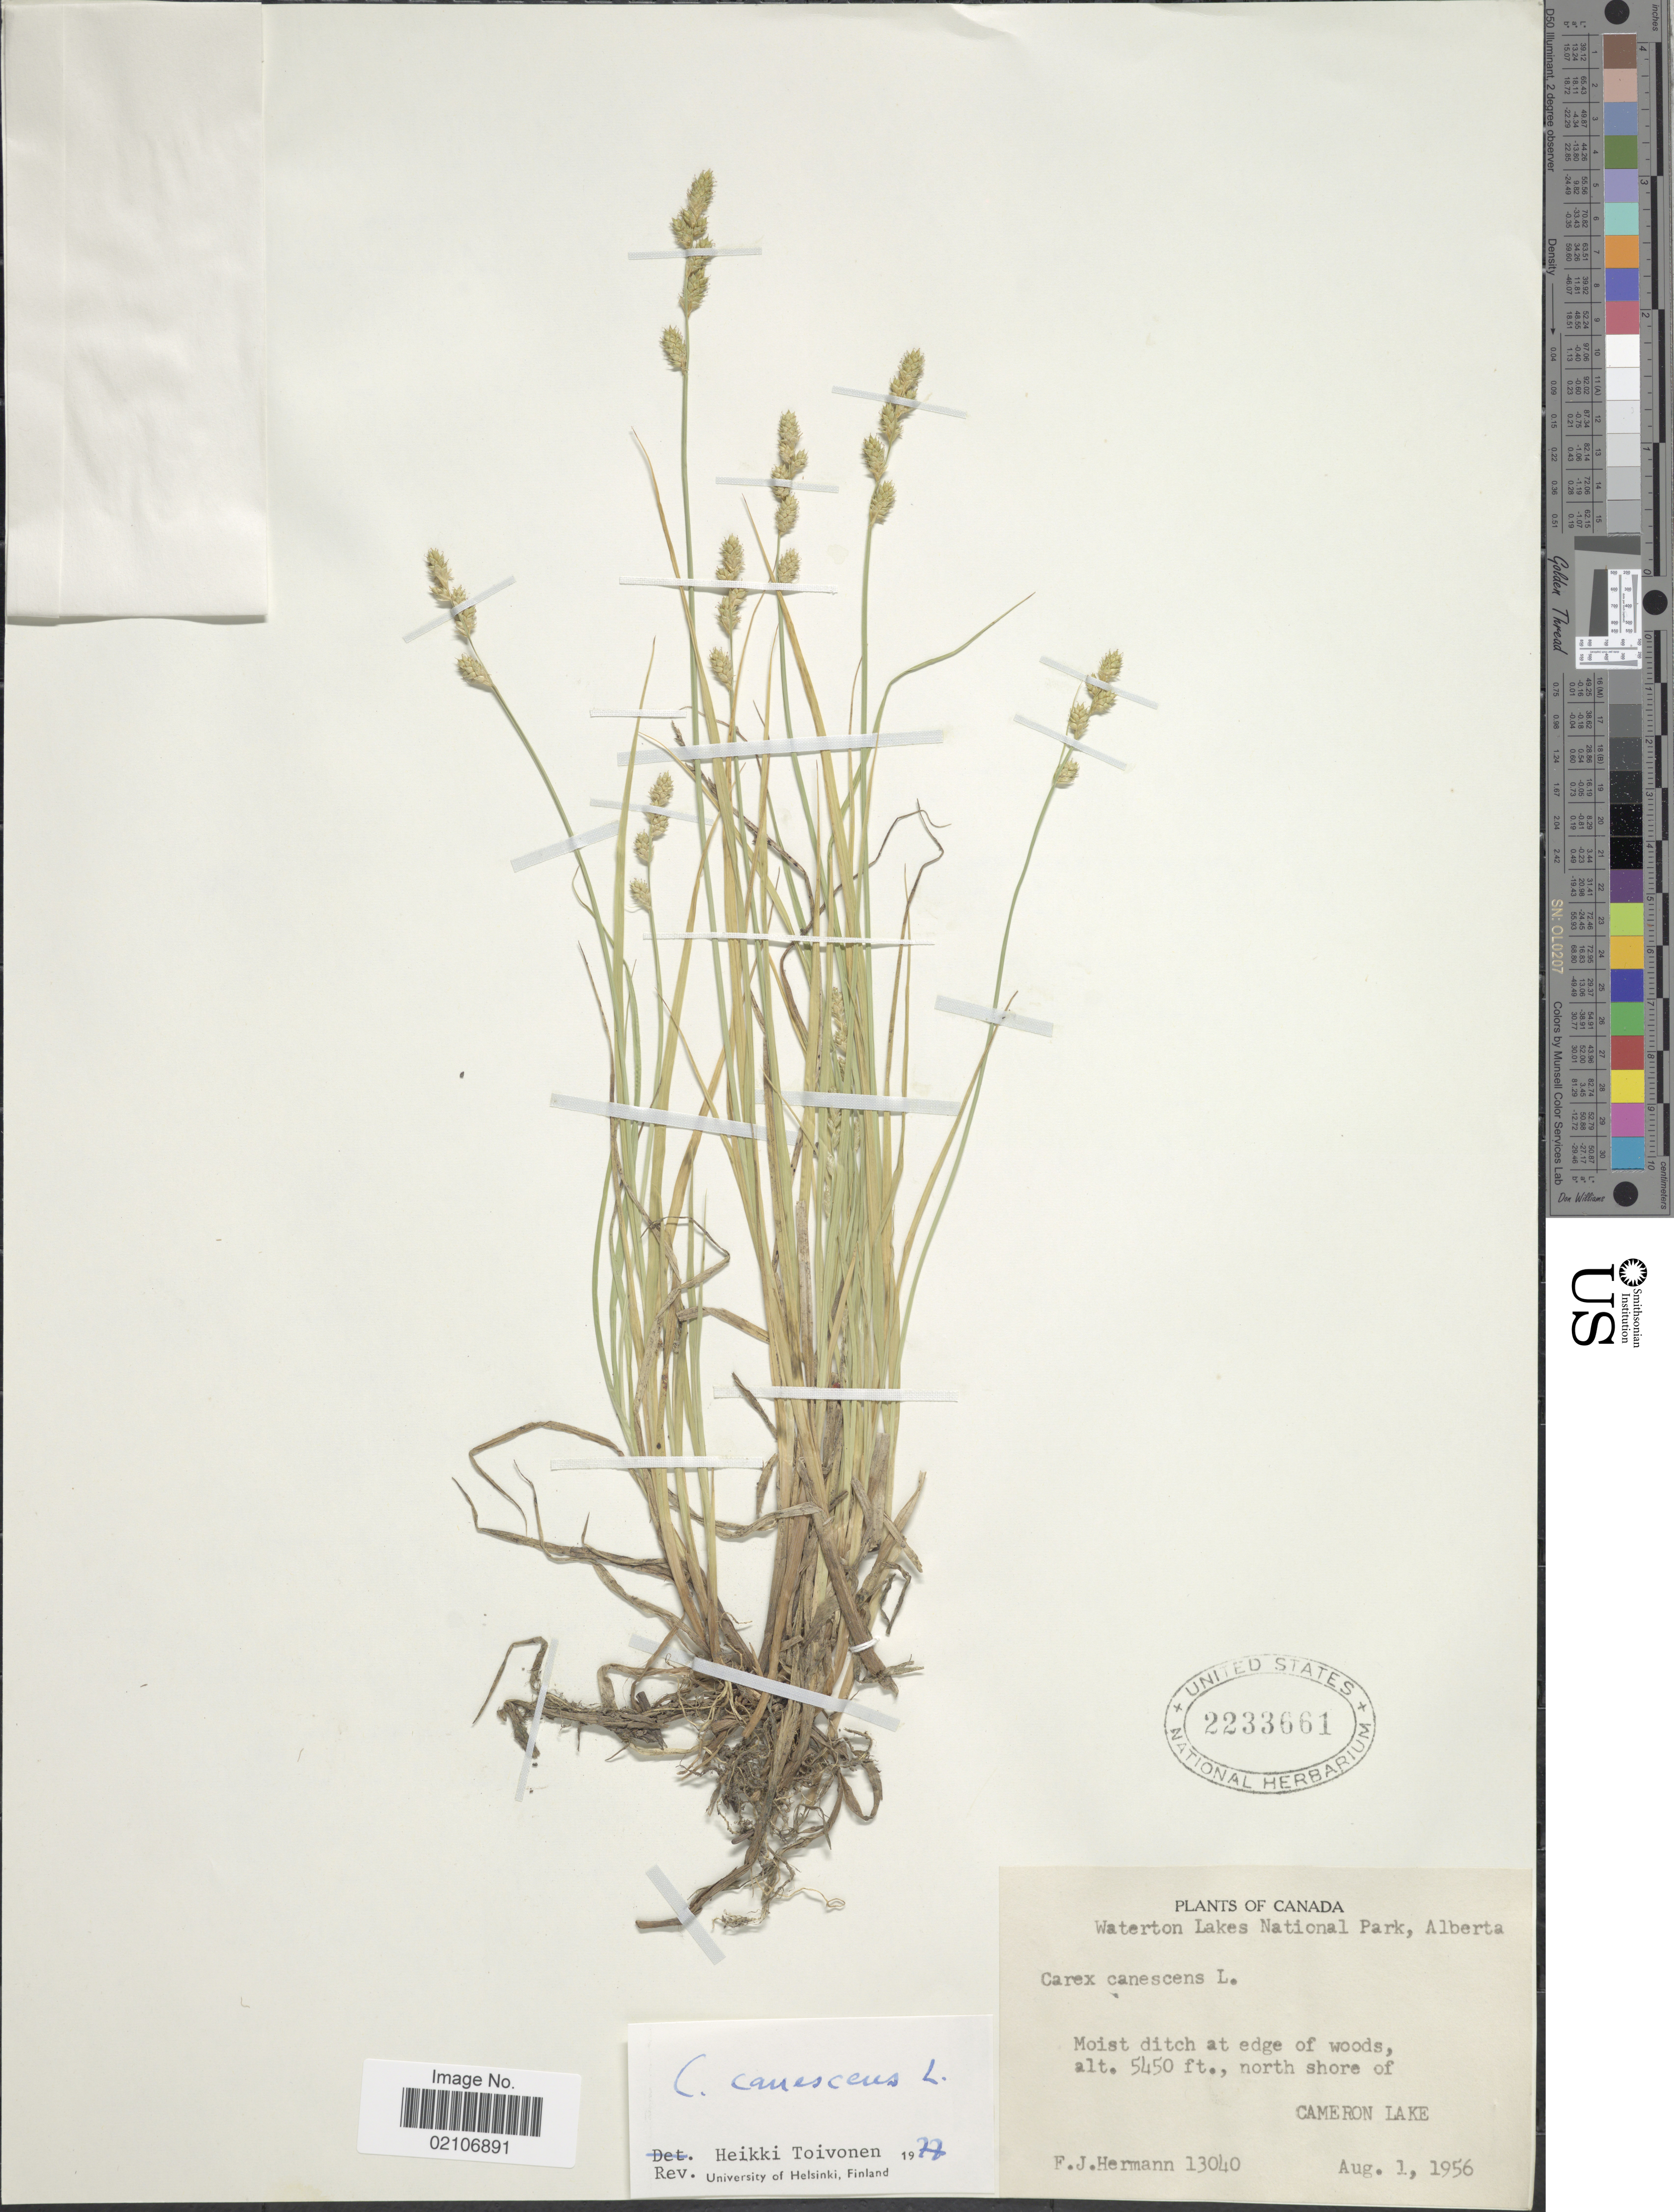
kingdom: Plantae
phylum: Tracheophyta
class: Liliopsida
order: Poales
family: Cyperaceae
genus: Carex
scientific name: Carex canescens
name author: L.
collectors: F. J. Hermann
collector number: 13040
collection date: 1956-08-01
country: Canada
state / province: Alberta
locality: Waterton Lakes National park, Alberta. Moist ditch at edge of woods, north shore of Cameron Lake.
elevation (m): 1661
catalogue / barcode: US 22333661